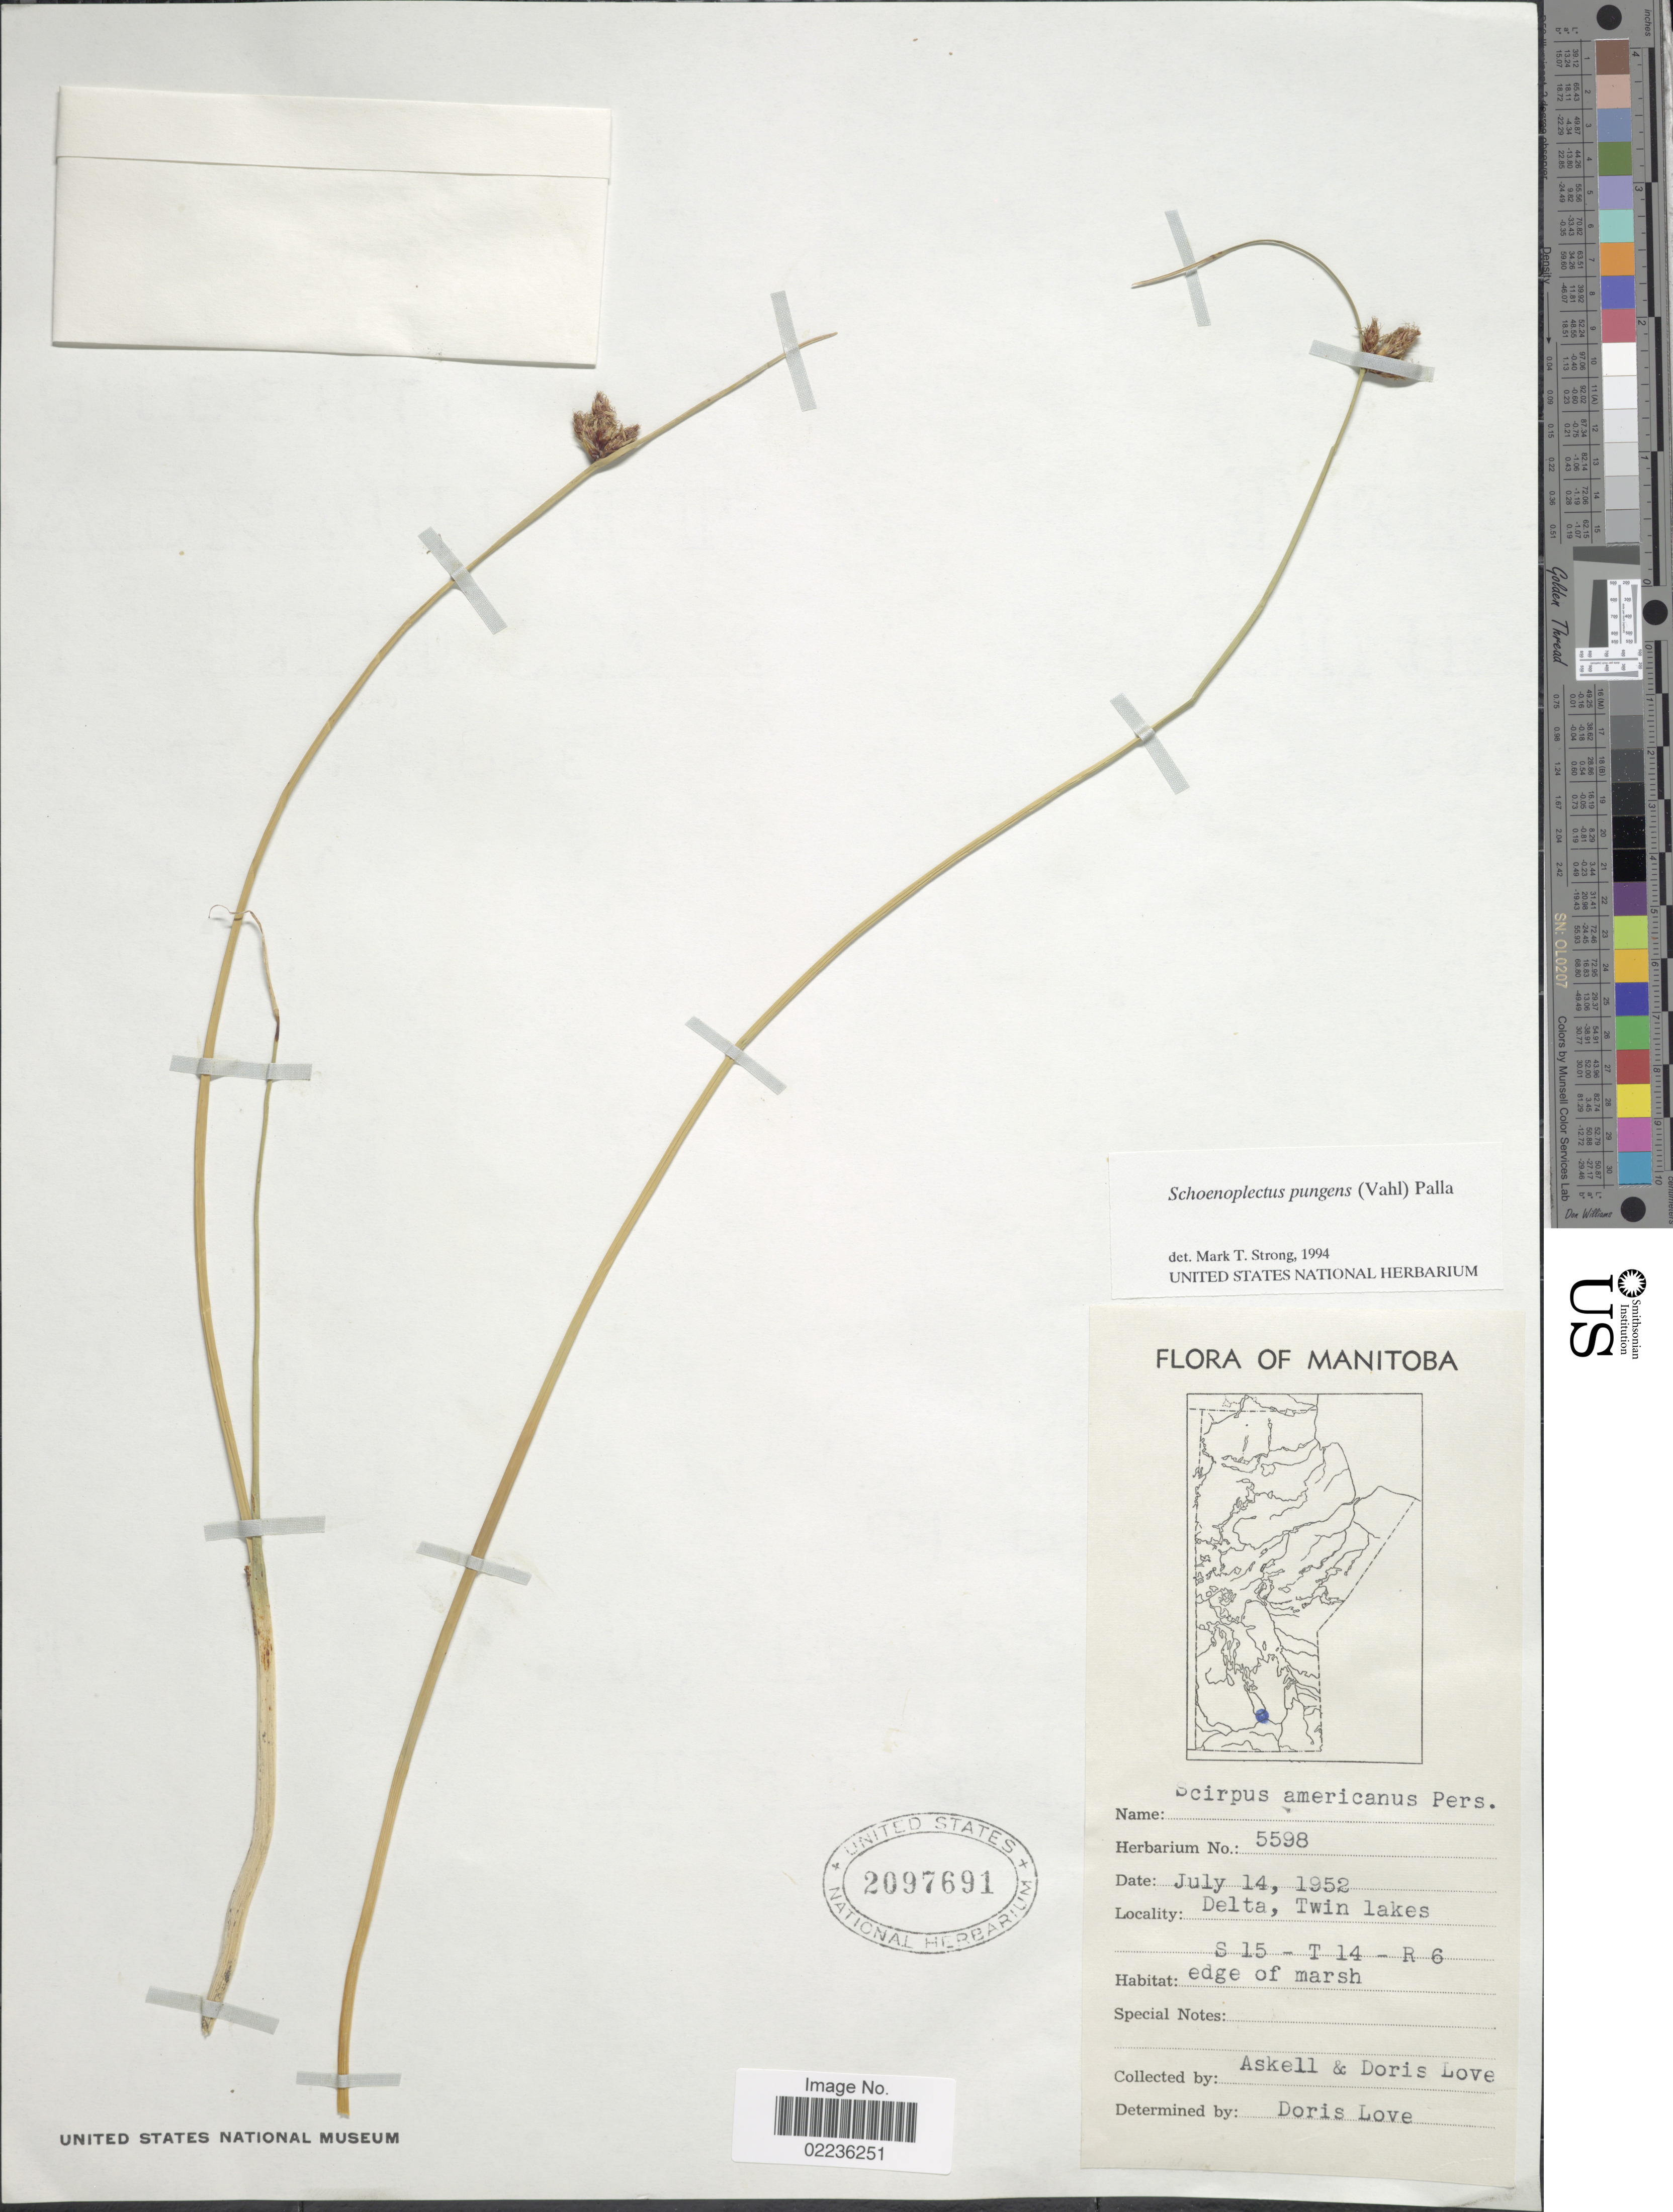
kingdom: Plantae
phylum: Tracheophyta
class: Liliopsida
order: Poales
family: Cyperaceae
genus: Schoenoplectus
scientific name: Schoenoplectus pungens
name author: (Vahl) Palla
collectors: -. Askell & D. Löve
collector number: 5598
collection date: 1952-07-14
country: Canada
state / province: Manitoba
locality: Delta, Twin Lakes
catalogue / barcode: US 2097691